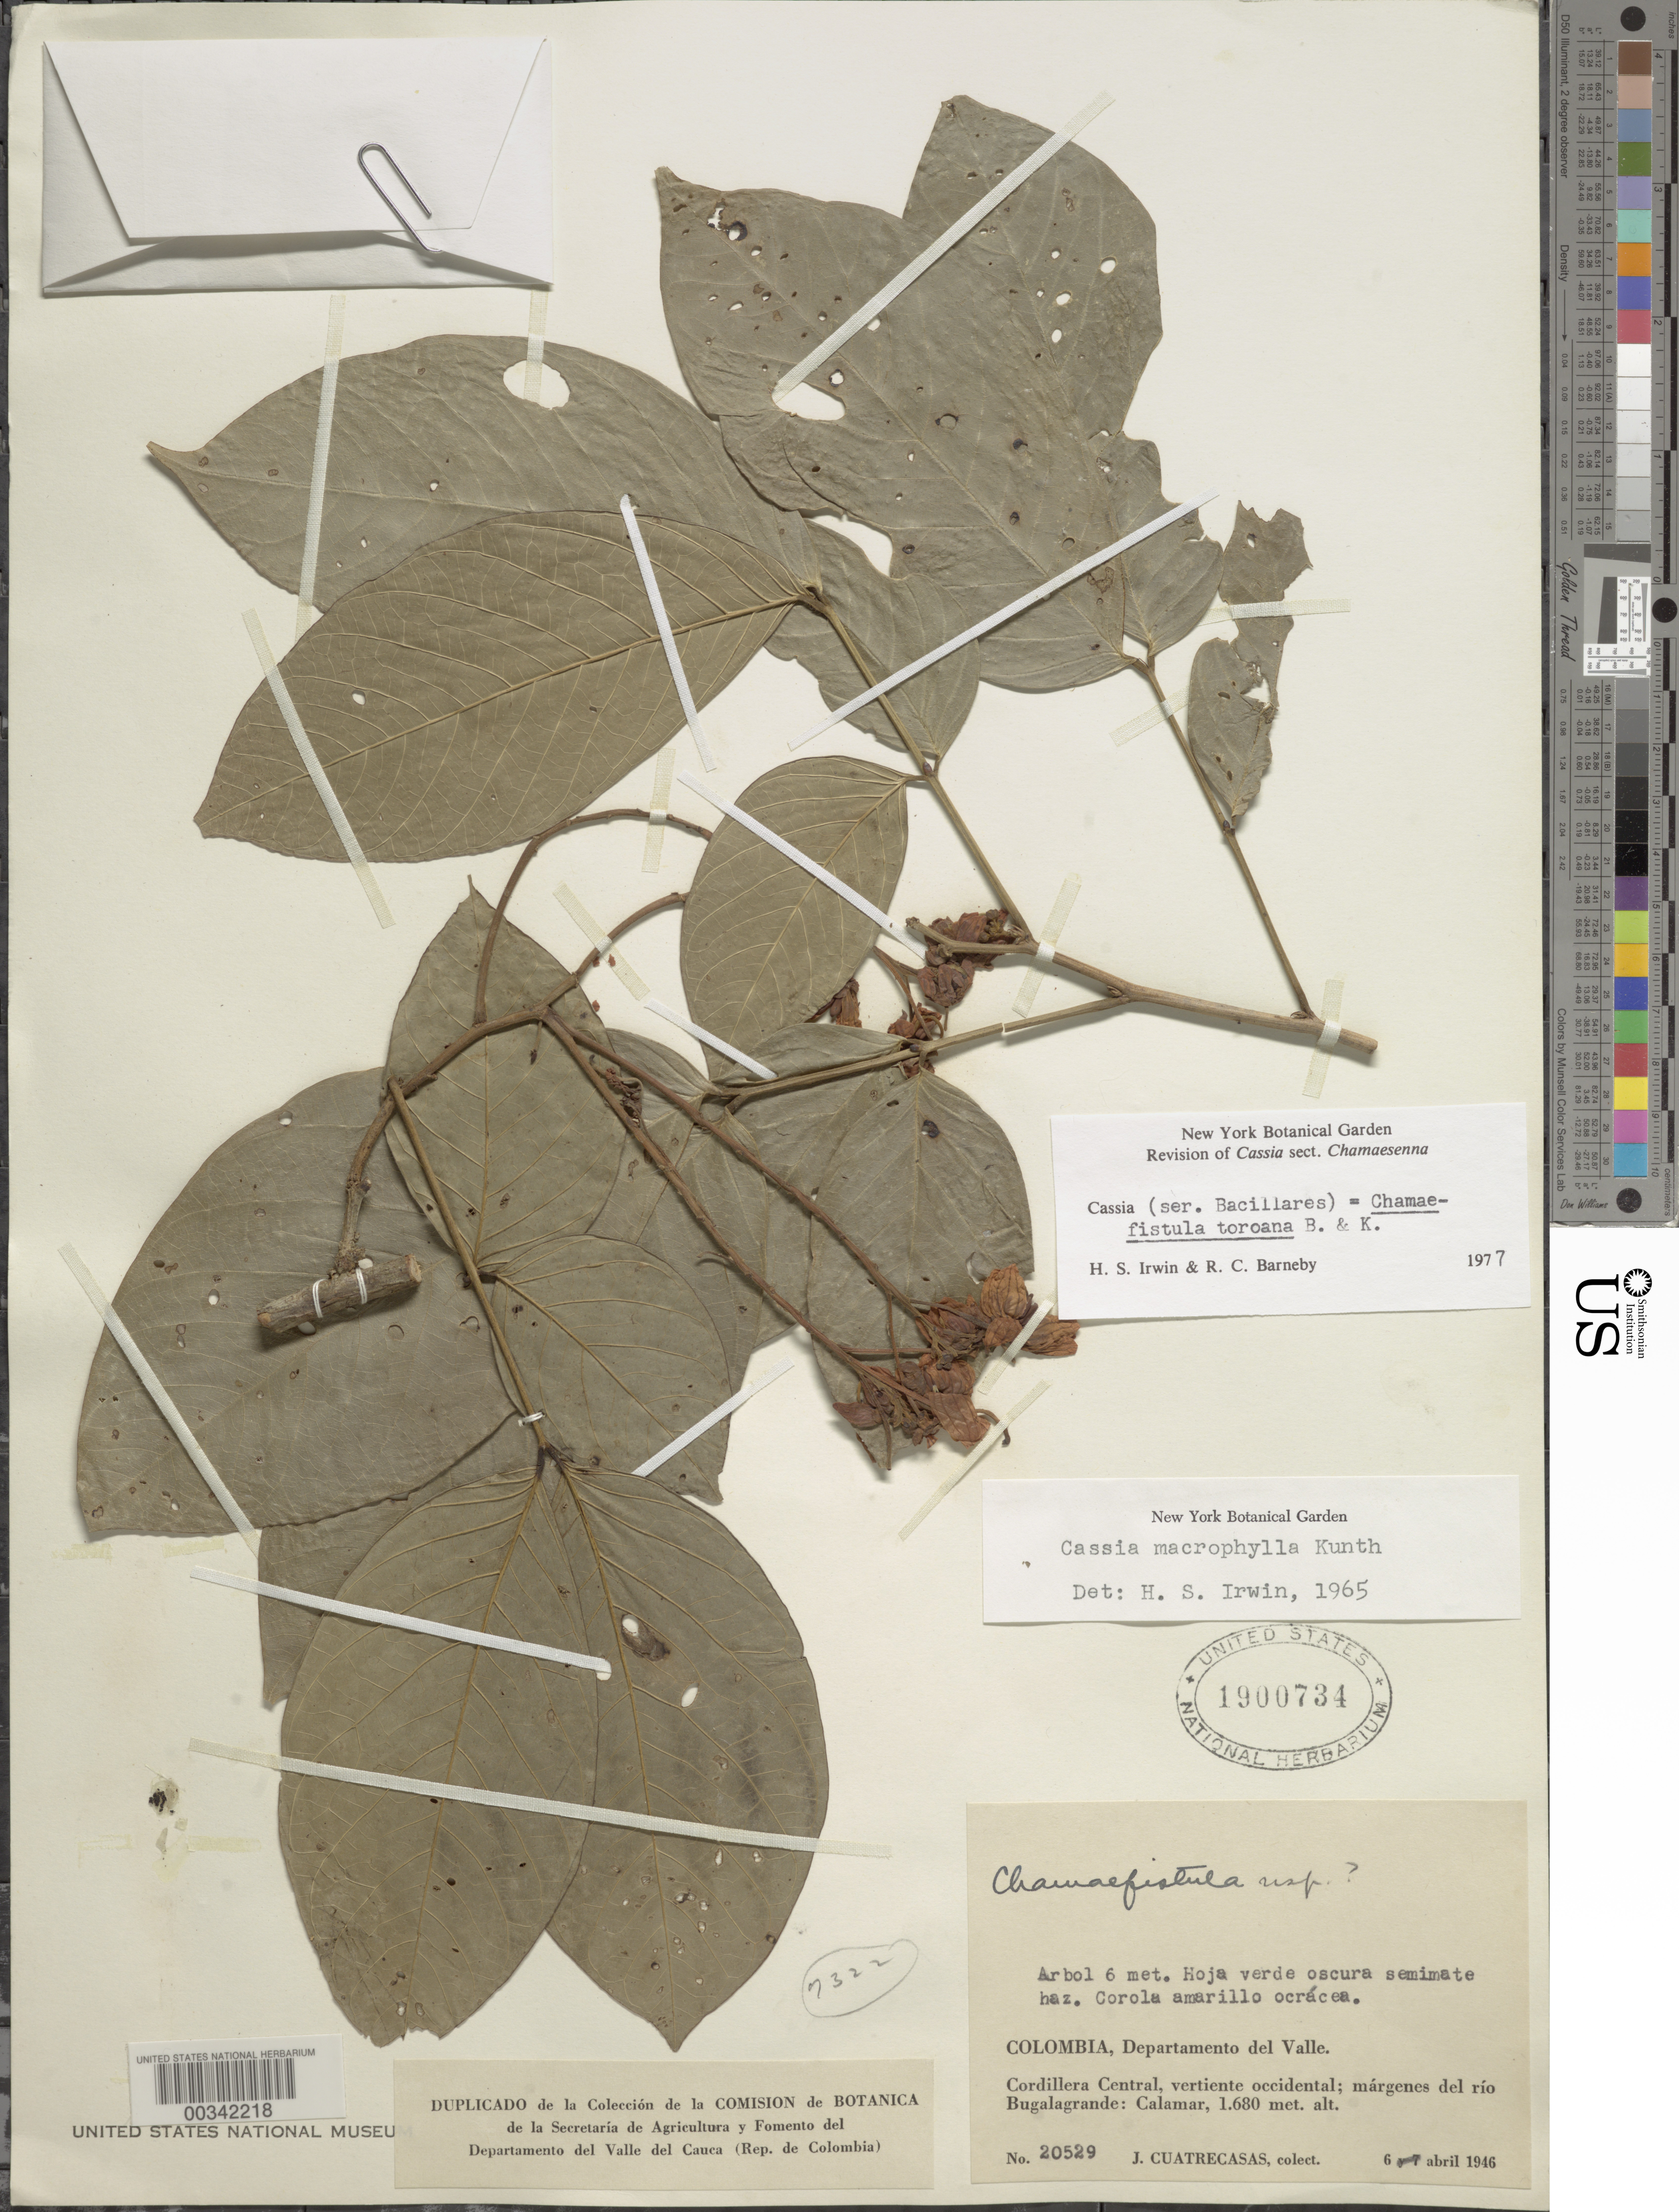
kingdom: Plantae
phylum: Tracheophyta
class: Magnoliopsida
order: Fabales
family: Fabaceae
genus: Senna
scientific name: Senna oxyphylla var. oxyphylla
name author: (Kunth) H.S. Irwin & Barneby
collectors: J. Cuatrecasas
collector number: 20529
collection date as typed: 06 Apr 1946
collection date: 1946-04-06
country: Colombia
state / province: Valle del Cauca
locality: Cordillera Occidental, Vertiente Oriental; Rio Bugla Grande; Calamar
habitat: Margenes del rio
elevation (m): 1680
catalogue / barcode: US 1900734